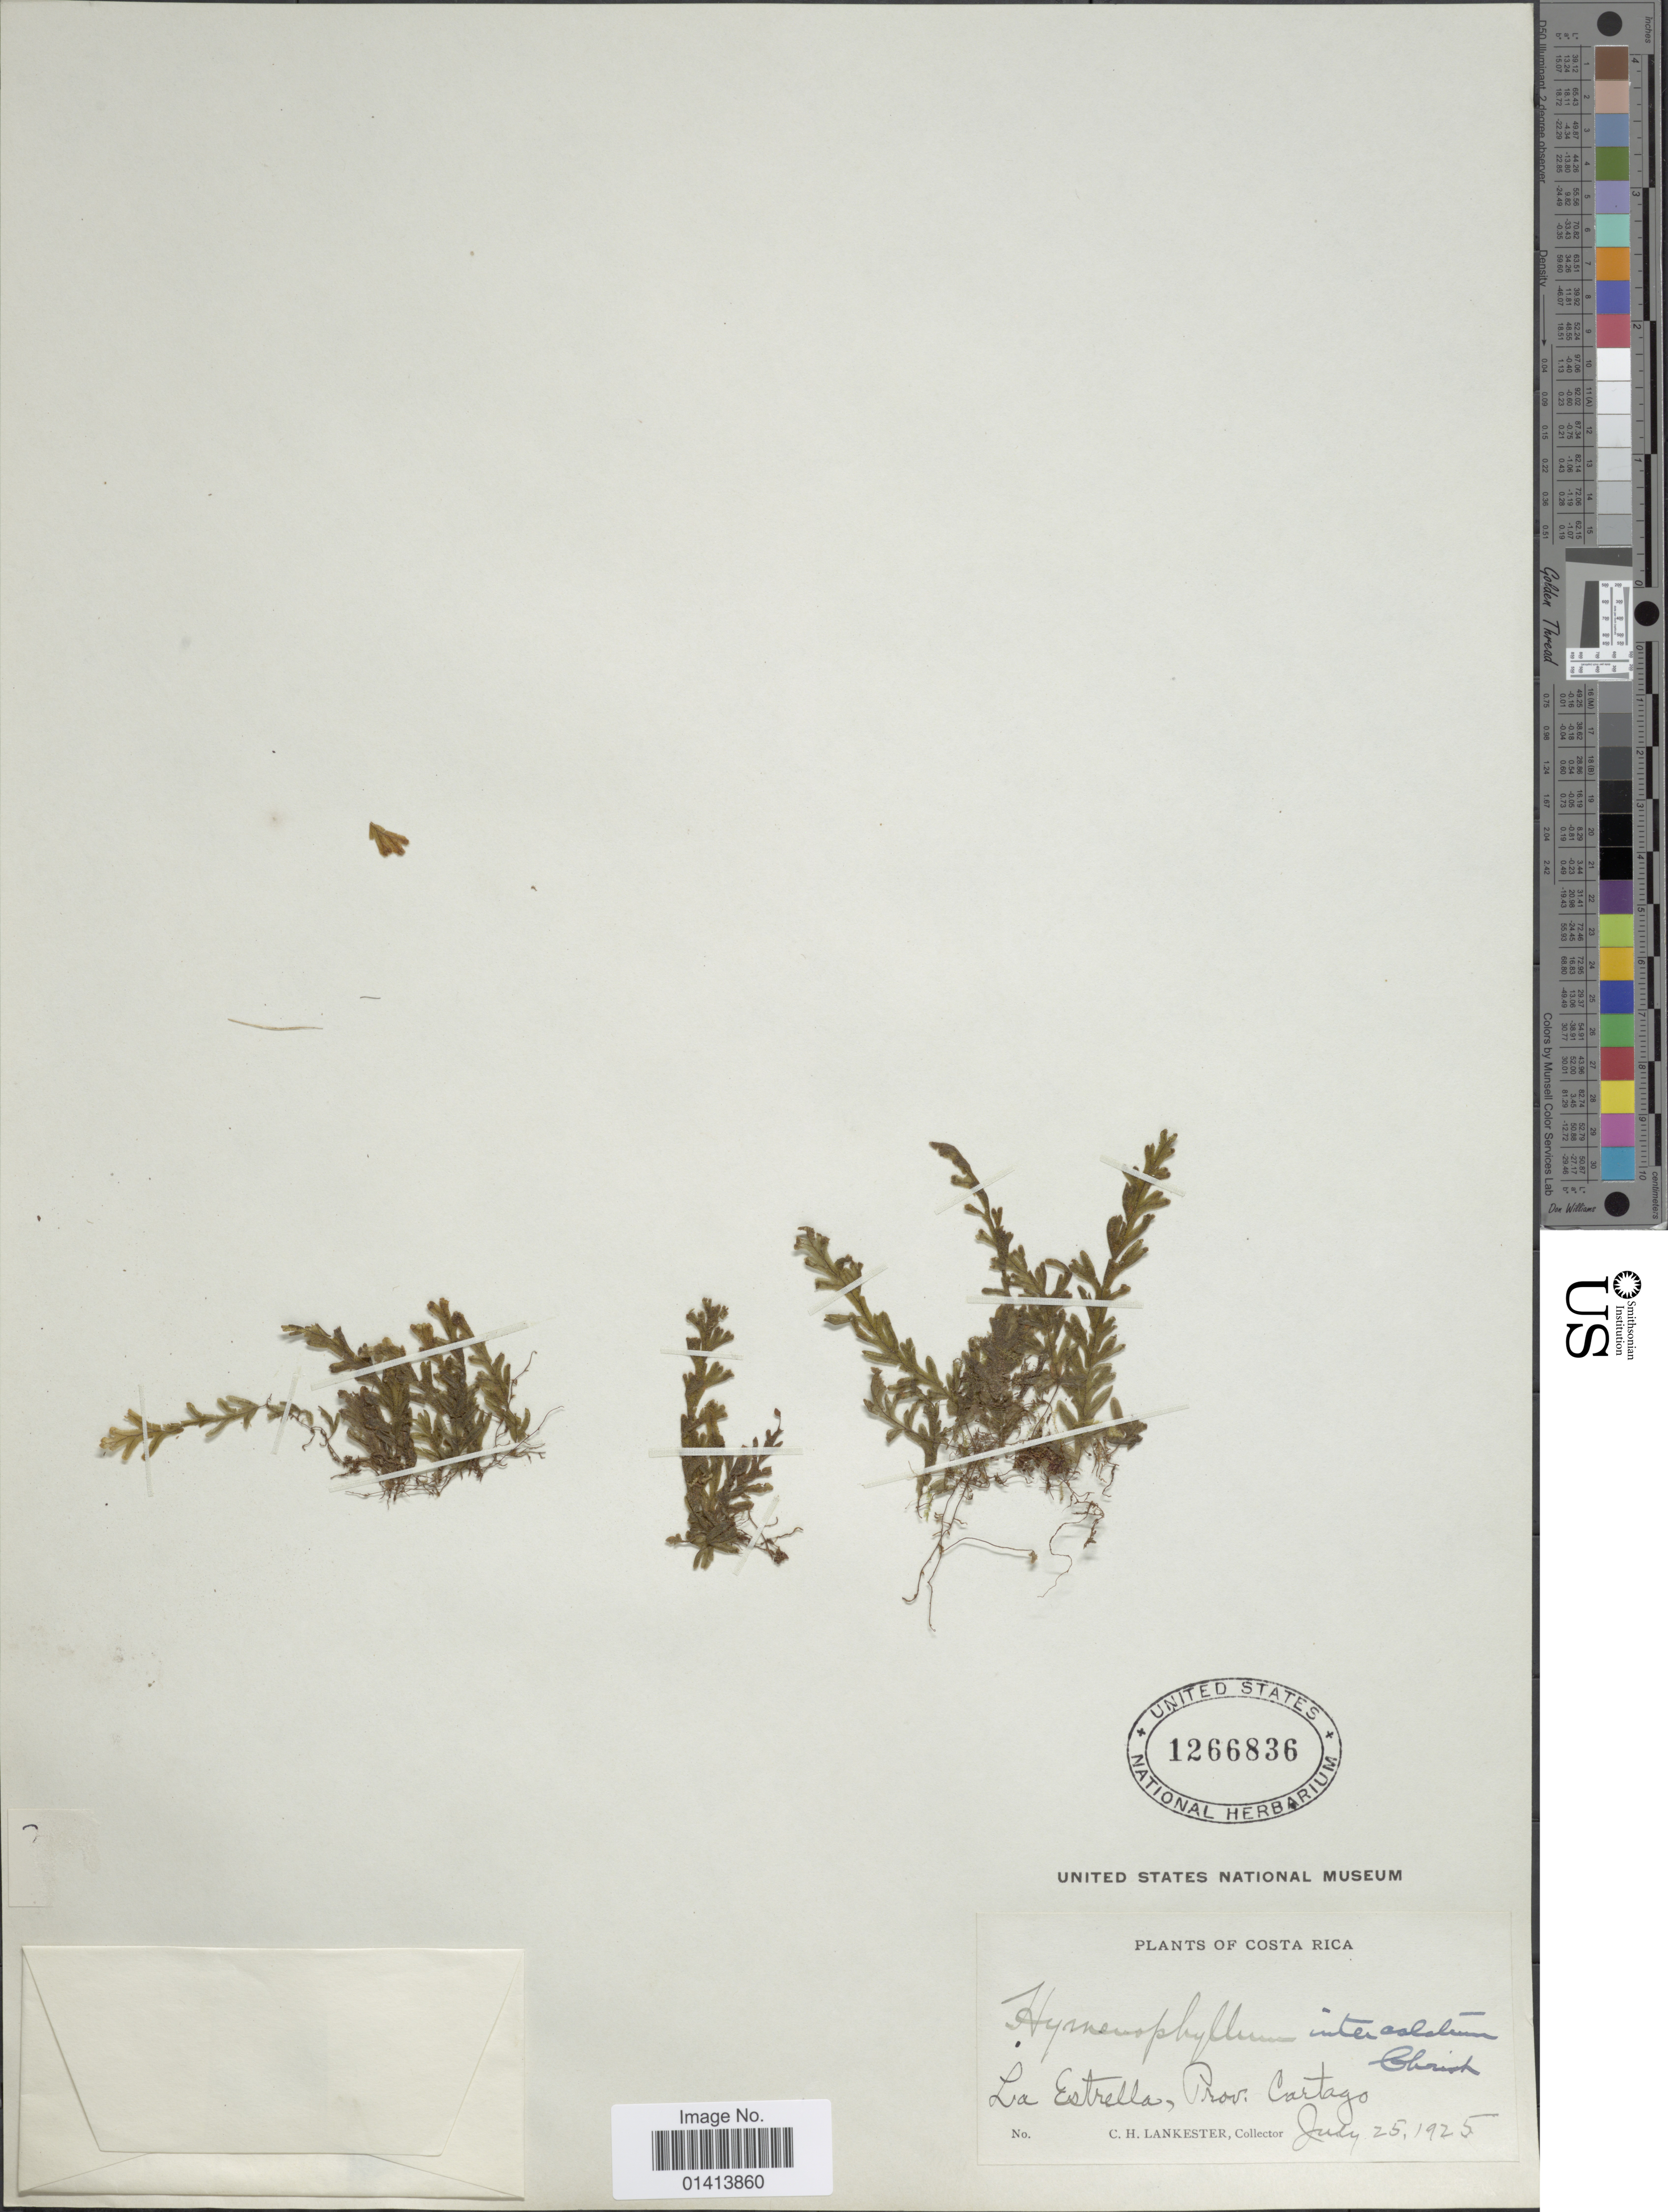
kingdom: Plantae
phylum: Tracheophyta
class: Polypodiopsida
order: Hymenophyllales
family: Hymenophyllaceae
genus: Hymenophyllum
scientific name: Hymenophyllum fragile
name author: (Hedw.) C.V. Morton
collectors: C. H. Lankester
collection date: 1925-07-25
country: Costa Rica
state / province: Cartago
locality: La Estrella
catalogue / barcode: US 1266836